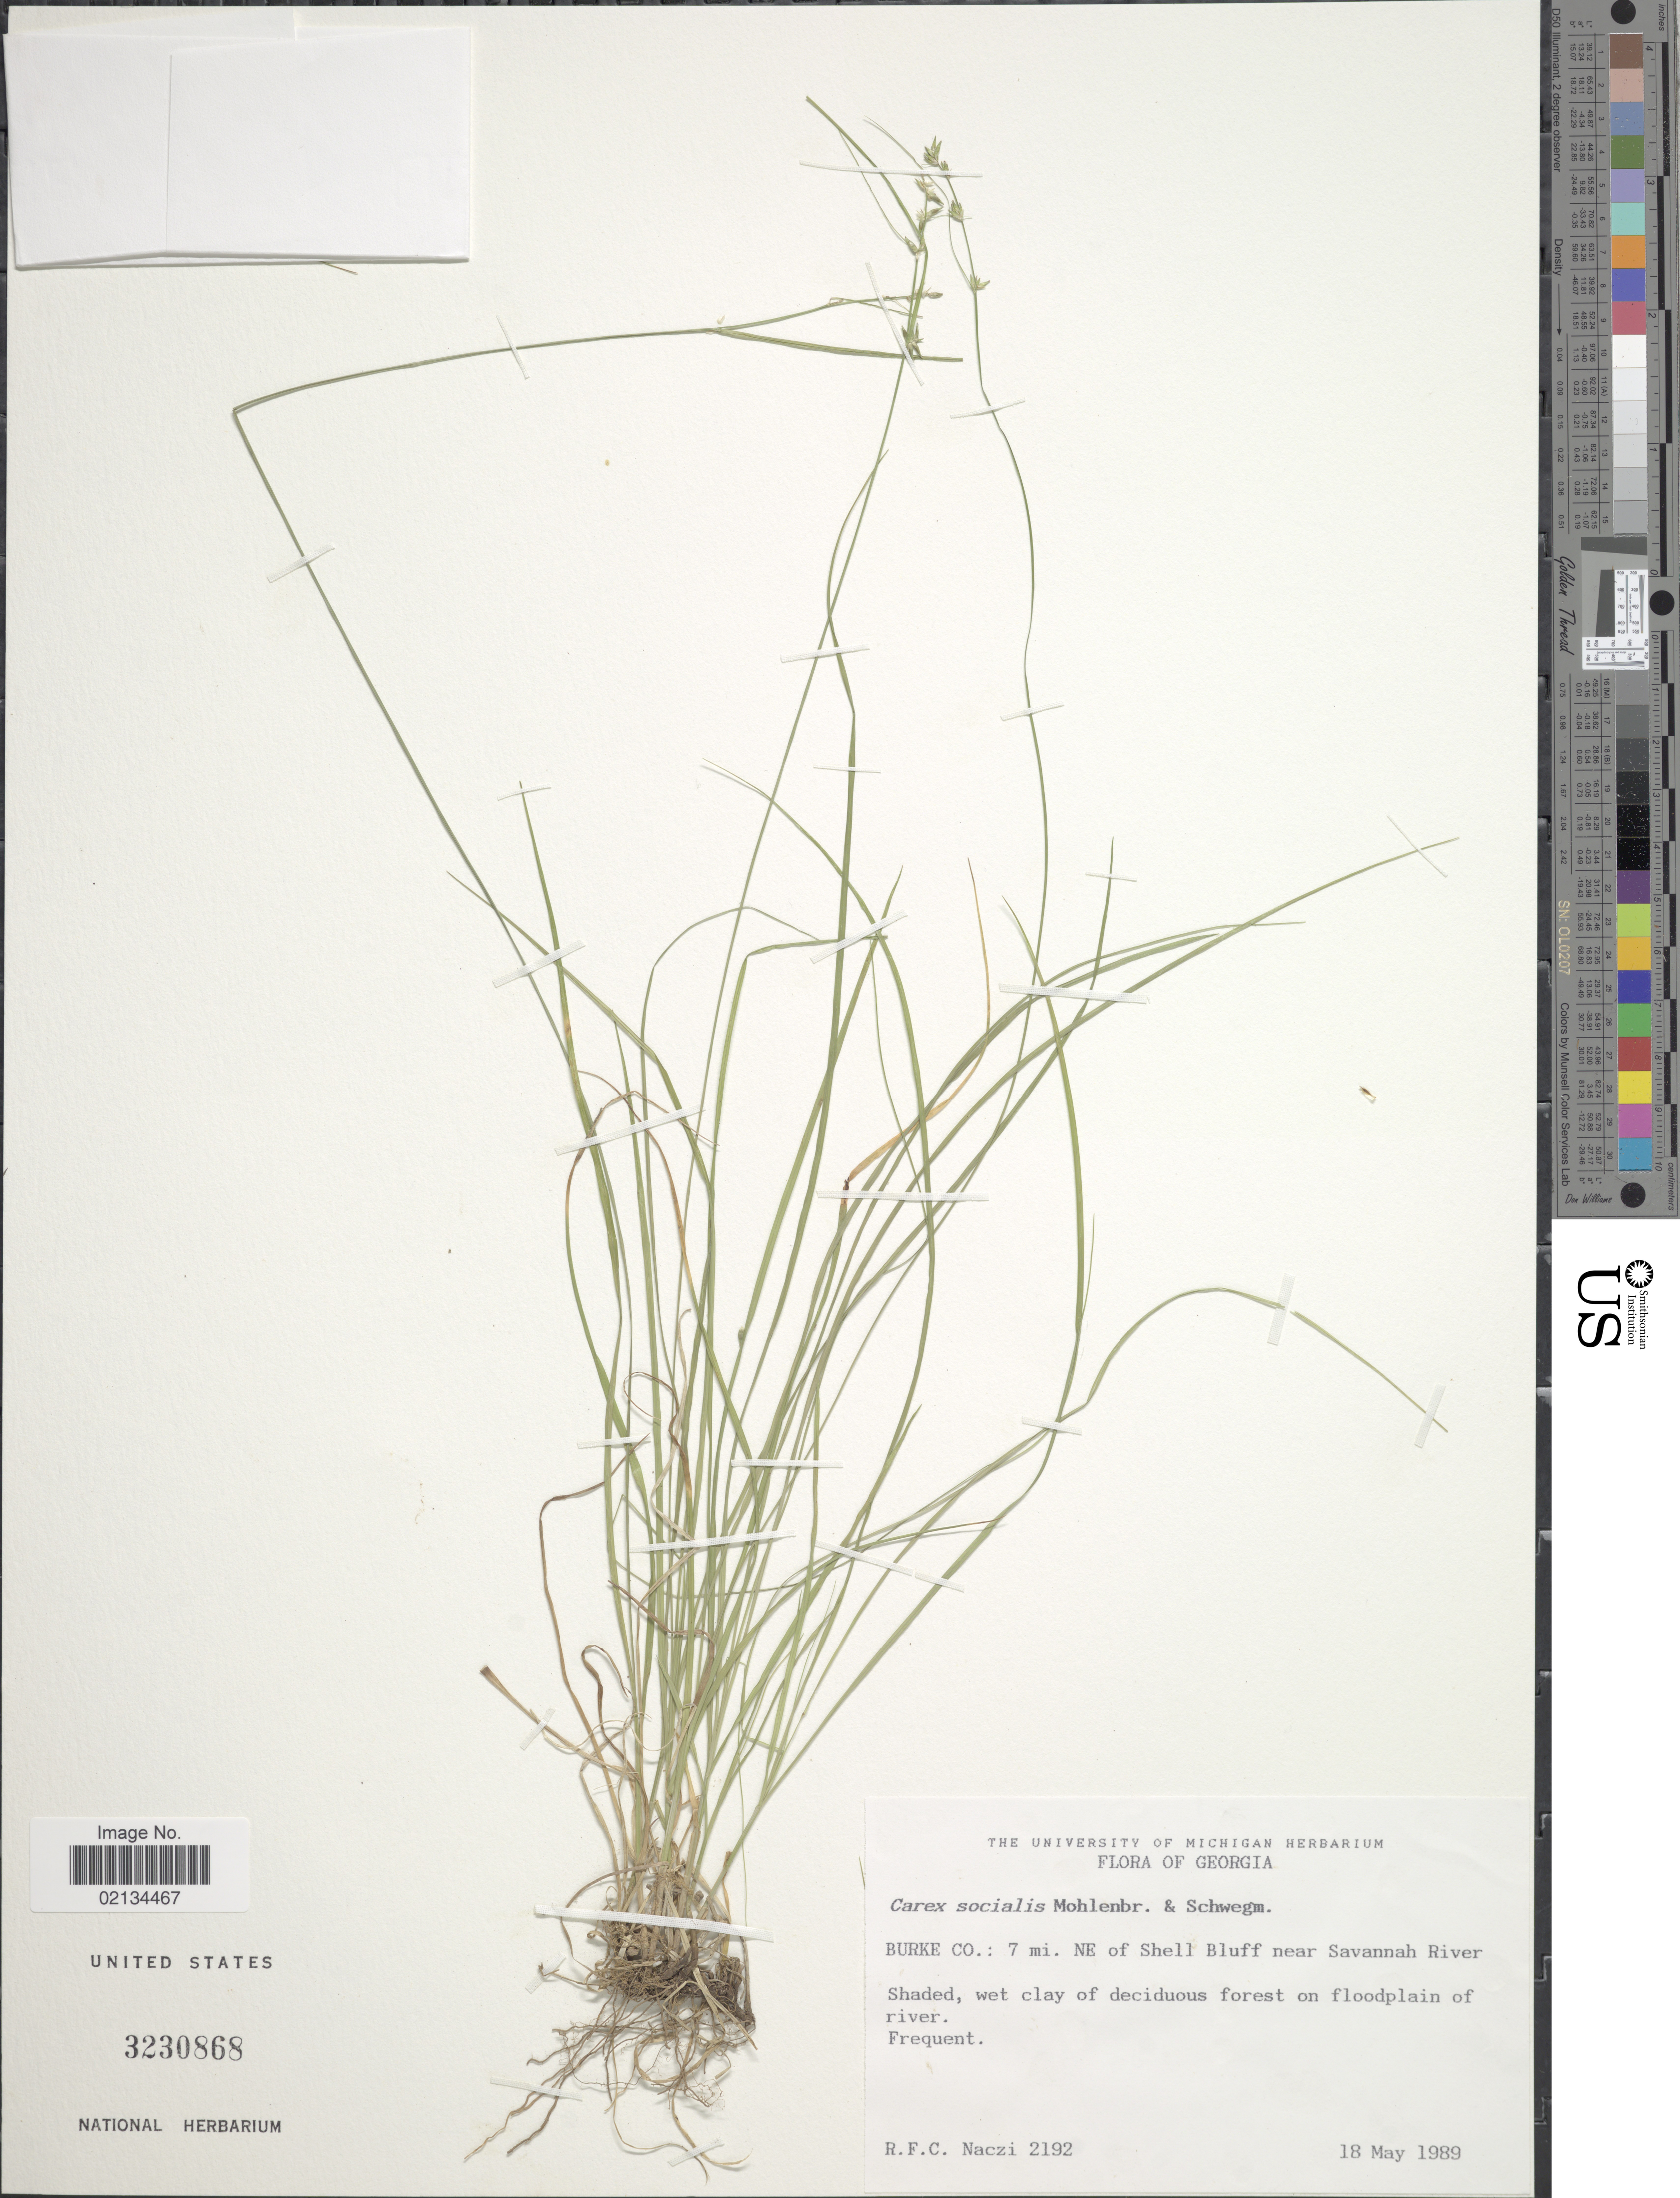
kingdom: Plantae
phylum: Tracheophyta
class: Liliopsida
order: Poales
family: Cyperaceae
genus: Carex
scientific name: Carex socialis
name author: Mohlenbr. & Schwegman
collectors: R. F. C. Naczi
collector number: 2192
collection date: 1989-05-18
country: United States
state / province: Georgia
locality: Burke Co.: 7 mi. NE of Shell Bluff near Savannah River, on floodplain of river.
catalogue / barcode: US 3230868